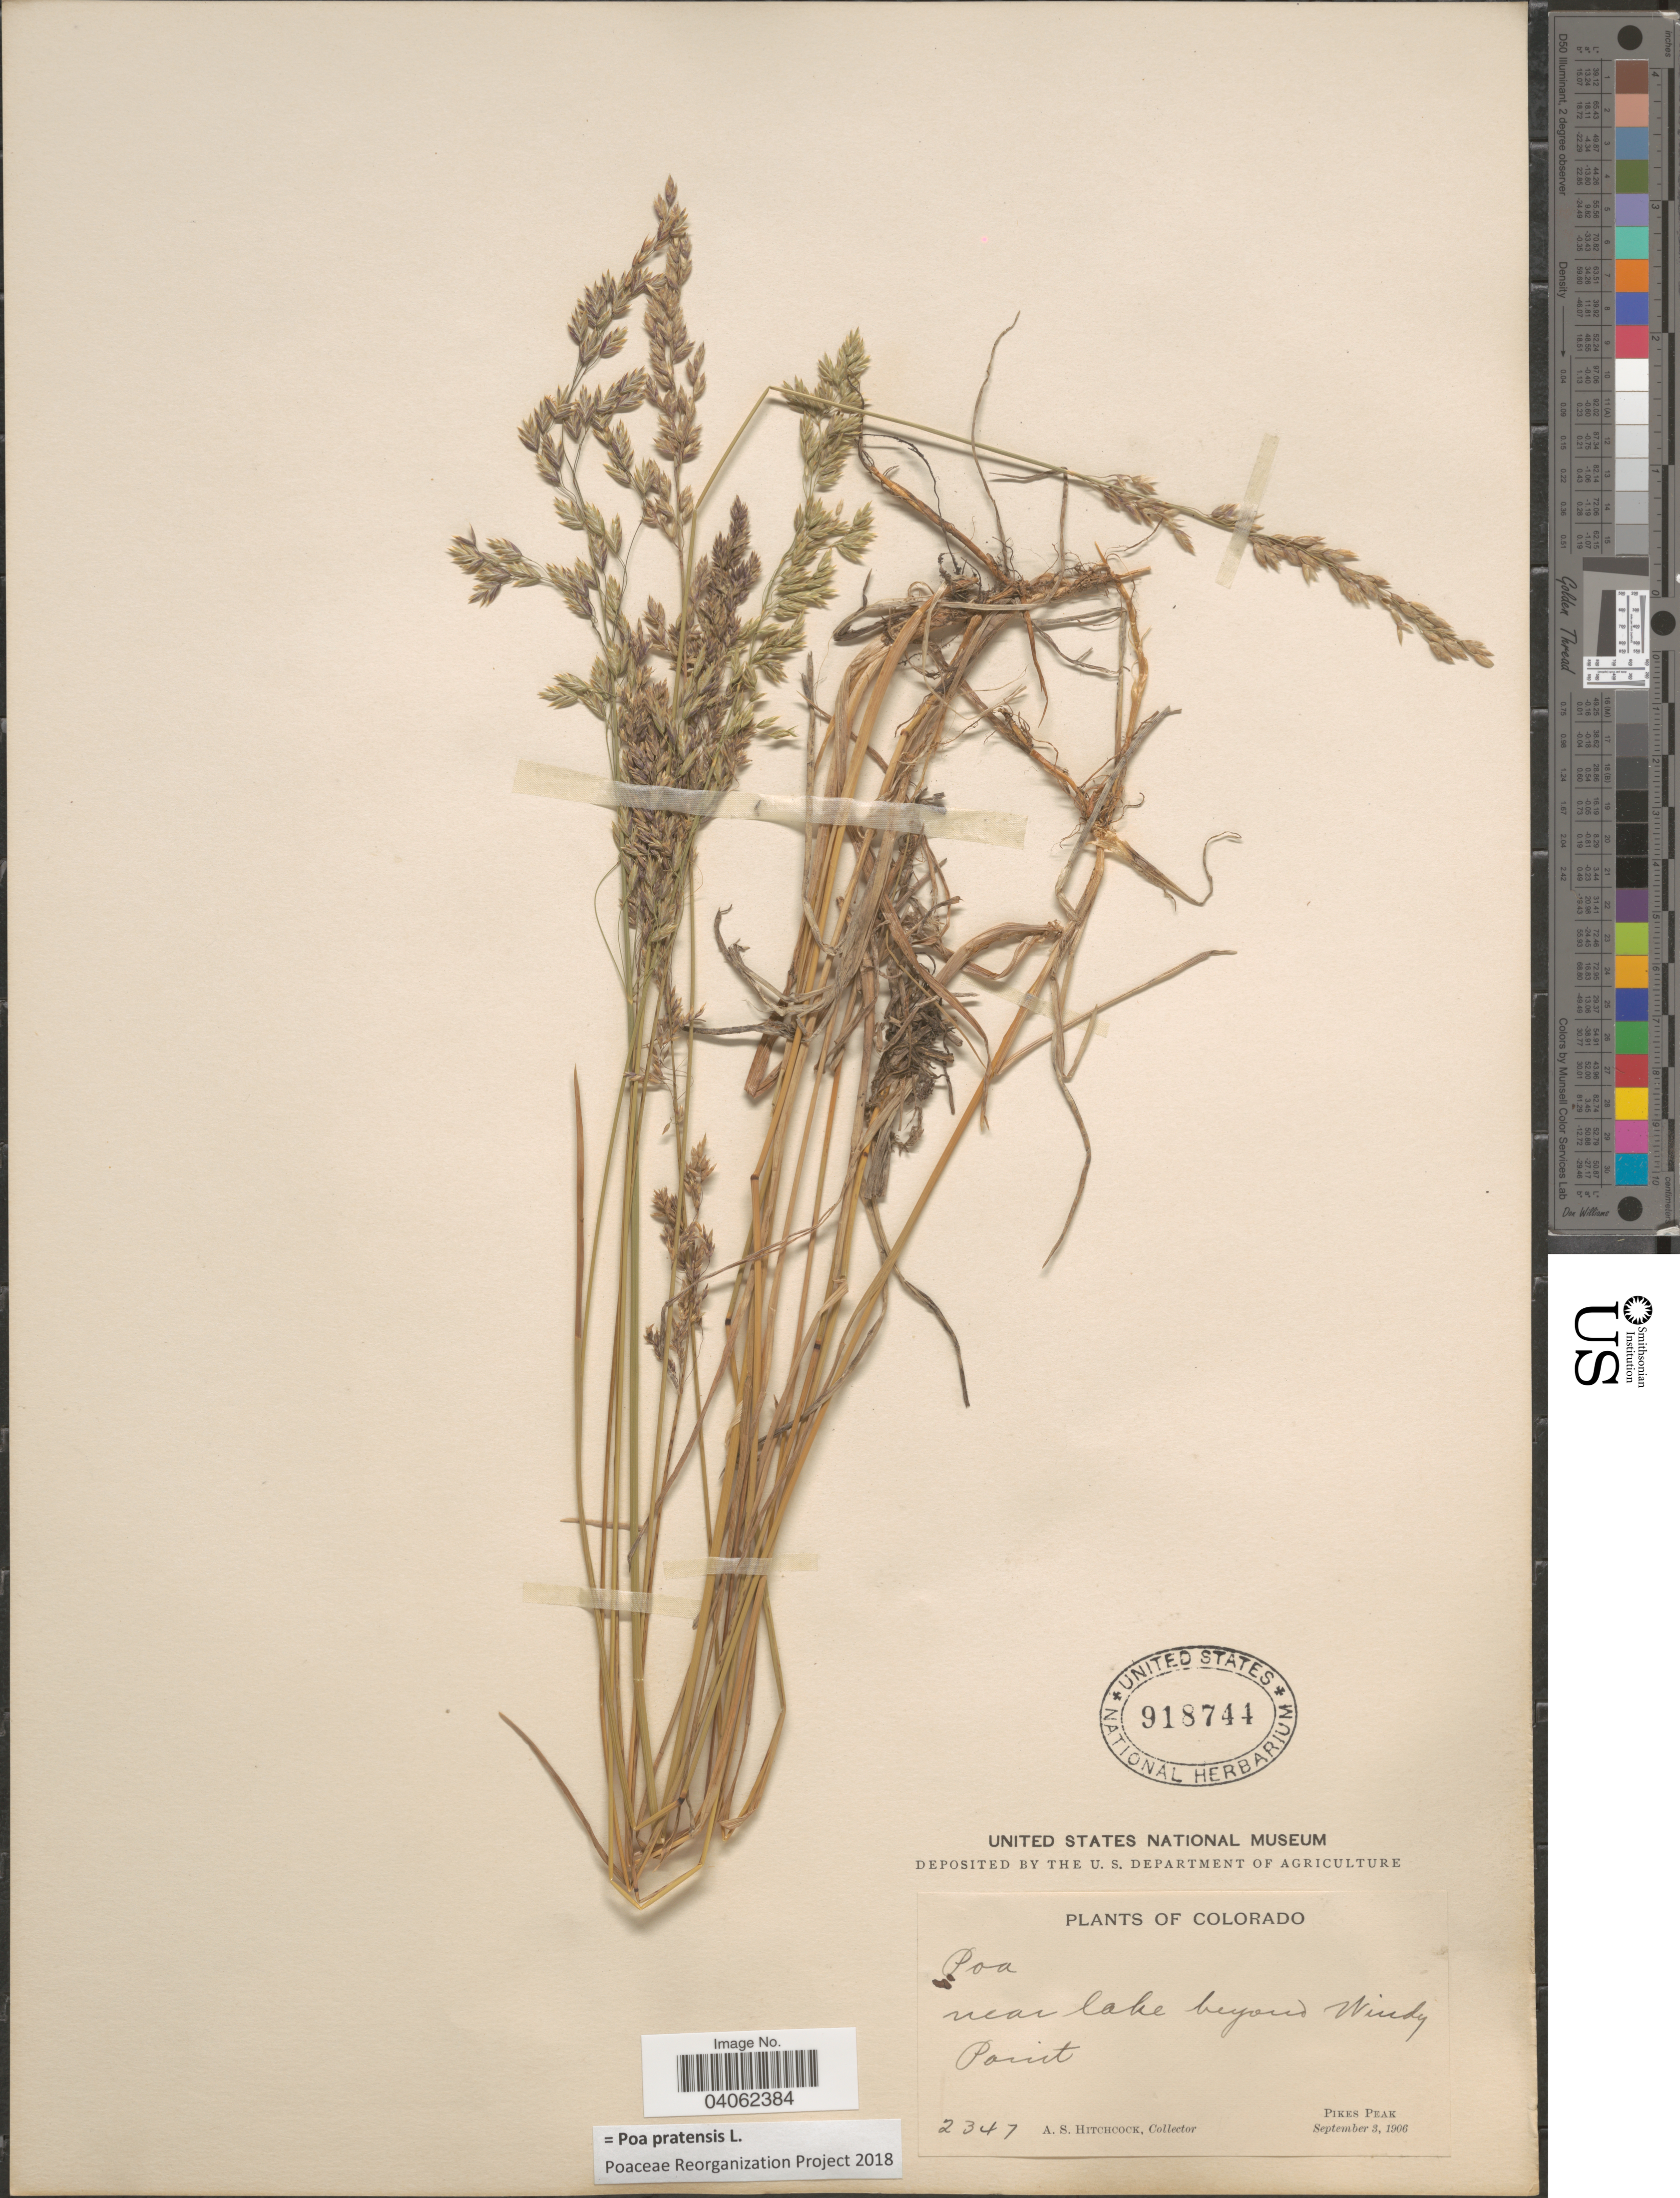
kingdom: Plantae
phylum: Tracheophyta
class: Liliopsida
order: Poales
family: Poaceae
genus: Poa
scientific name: Poa pratensis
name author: L.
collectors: A. S. Hitchcock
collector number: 2347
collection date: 1906-09-03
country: United States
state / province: Colorado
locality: Near lake beyond Windy Point. Pikes Peak.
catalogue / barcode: US 918744